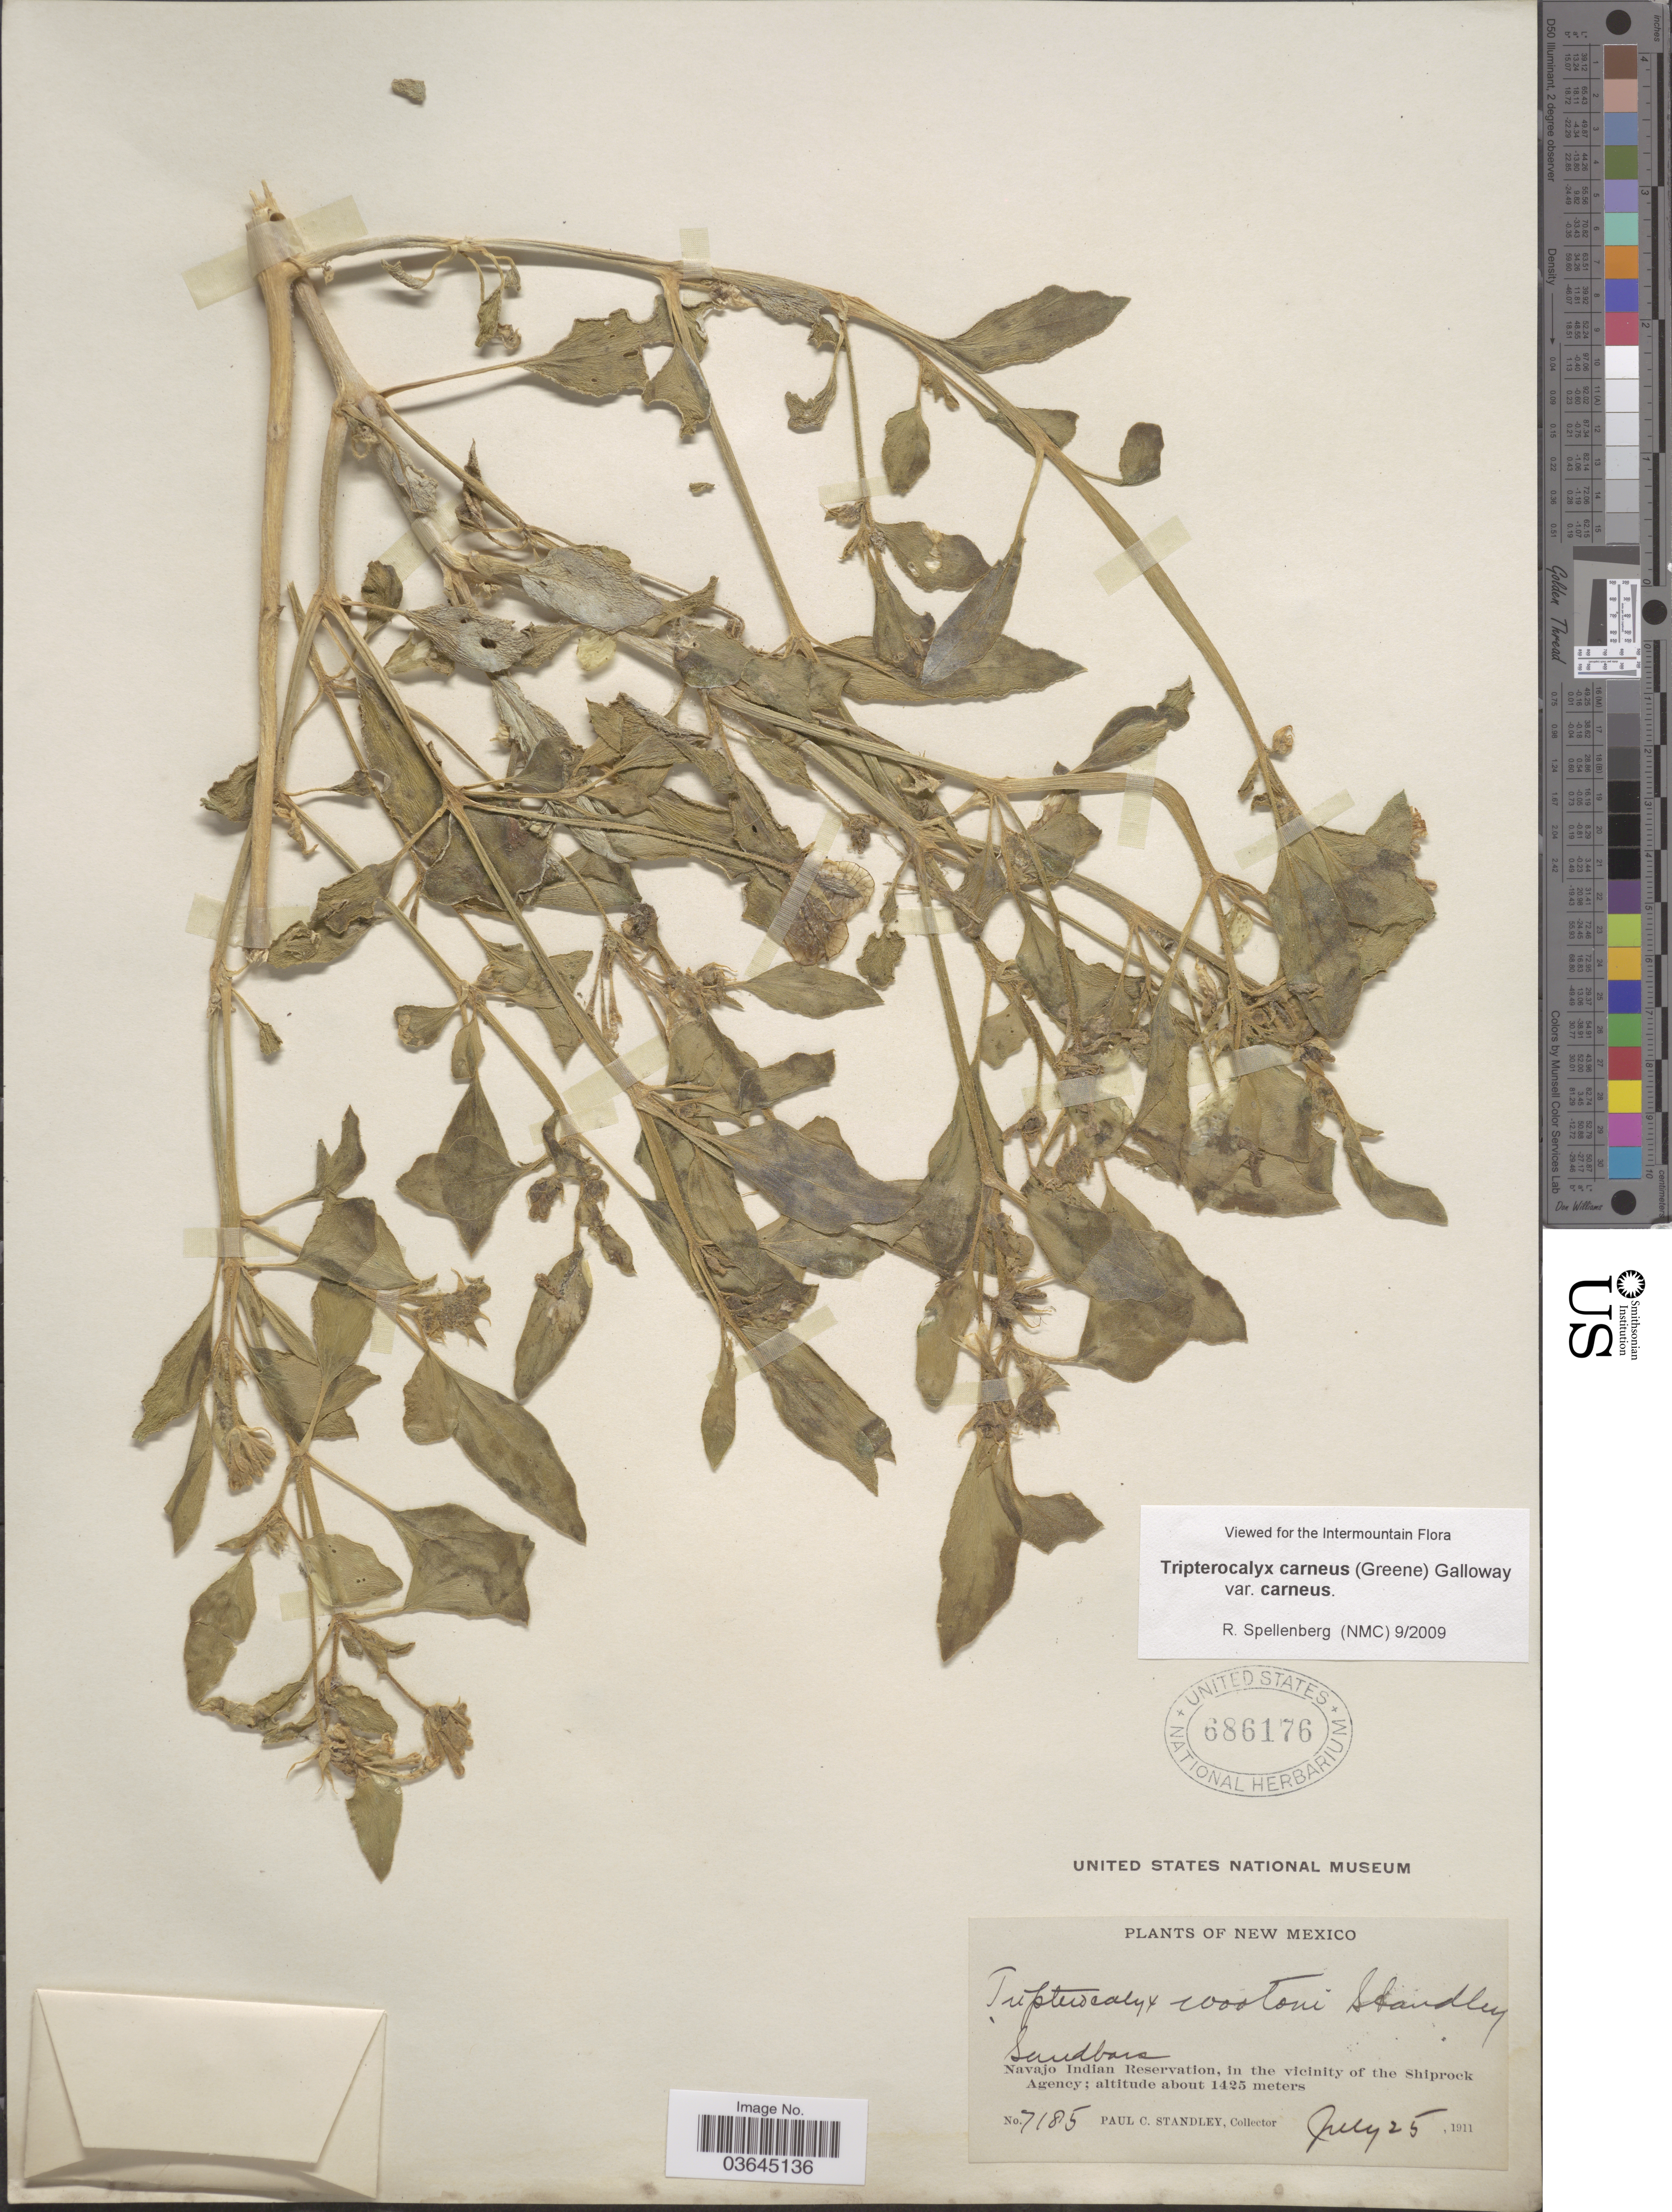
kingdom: Plantae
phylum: Tracheophyta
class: Magnoliopsida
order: Caryophyllales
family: Nyctaginaceae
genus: Tripterocalyx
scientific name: Tripterocalyx carneus var. carneus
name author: (Greene) L.A. Galloway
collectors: P. C. Standley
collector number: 7185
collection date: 1911-07-25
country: United States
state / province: New Mexico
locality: Navajo Indian Reservation, in the vicinity of the Shiprock Agency.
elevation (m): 1425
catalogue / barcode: US 686176